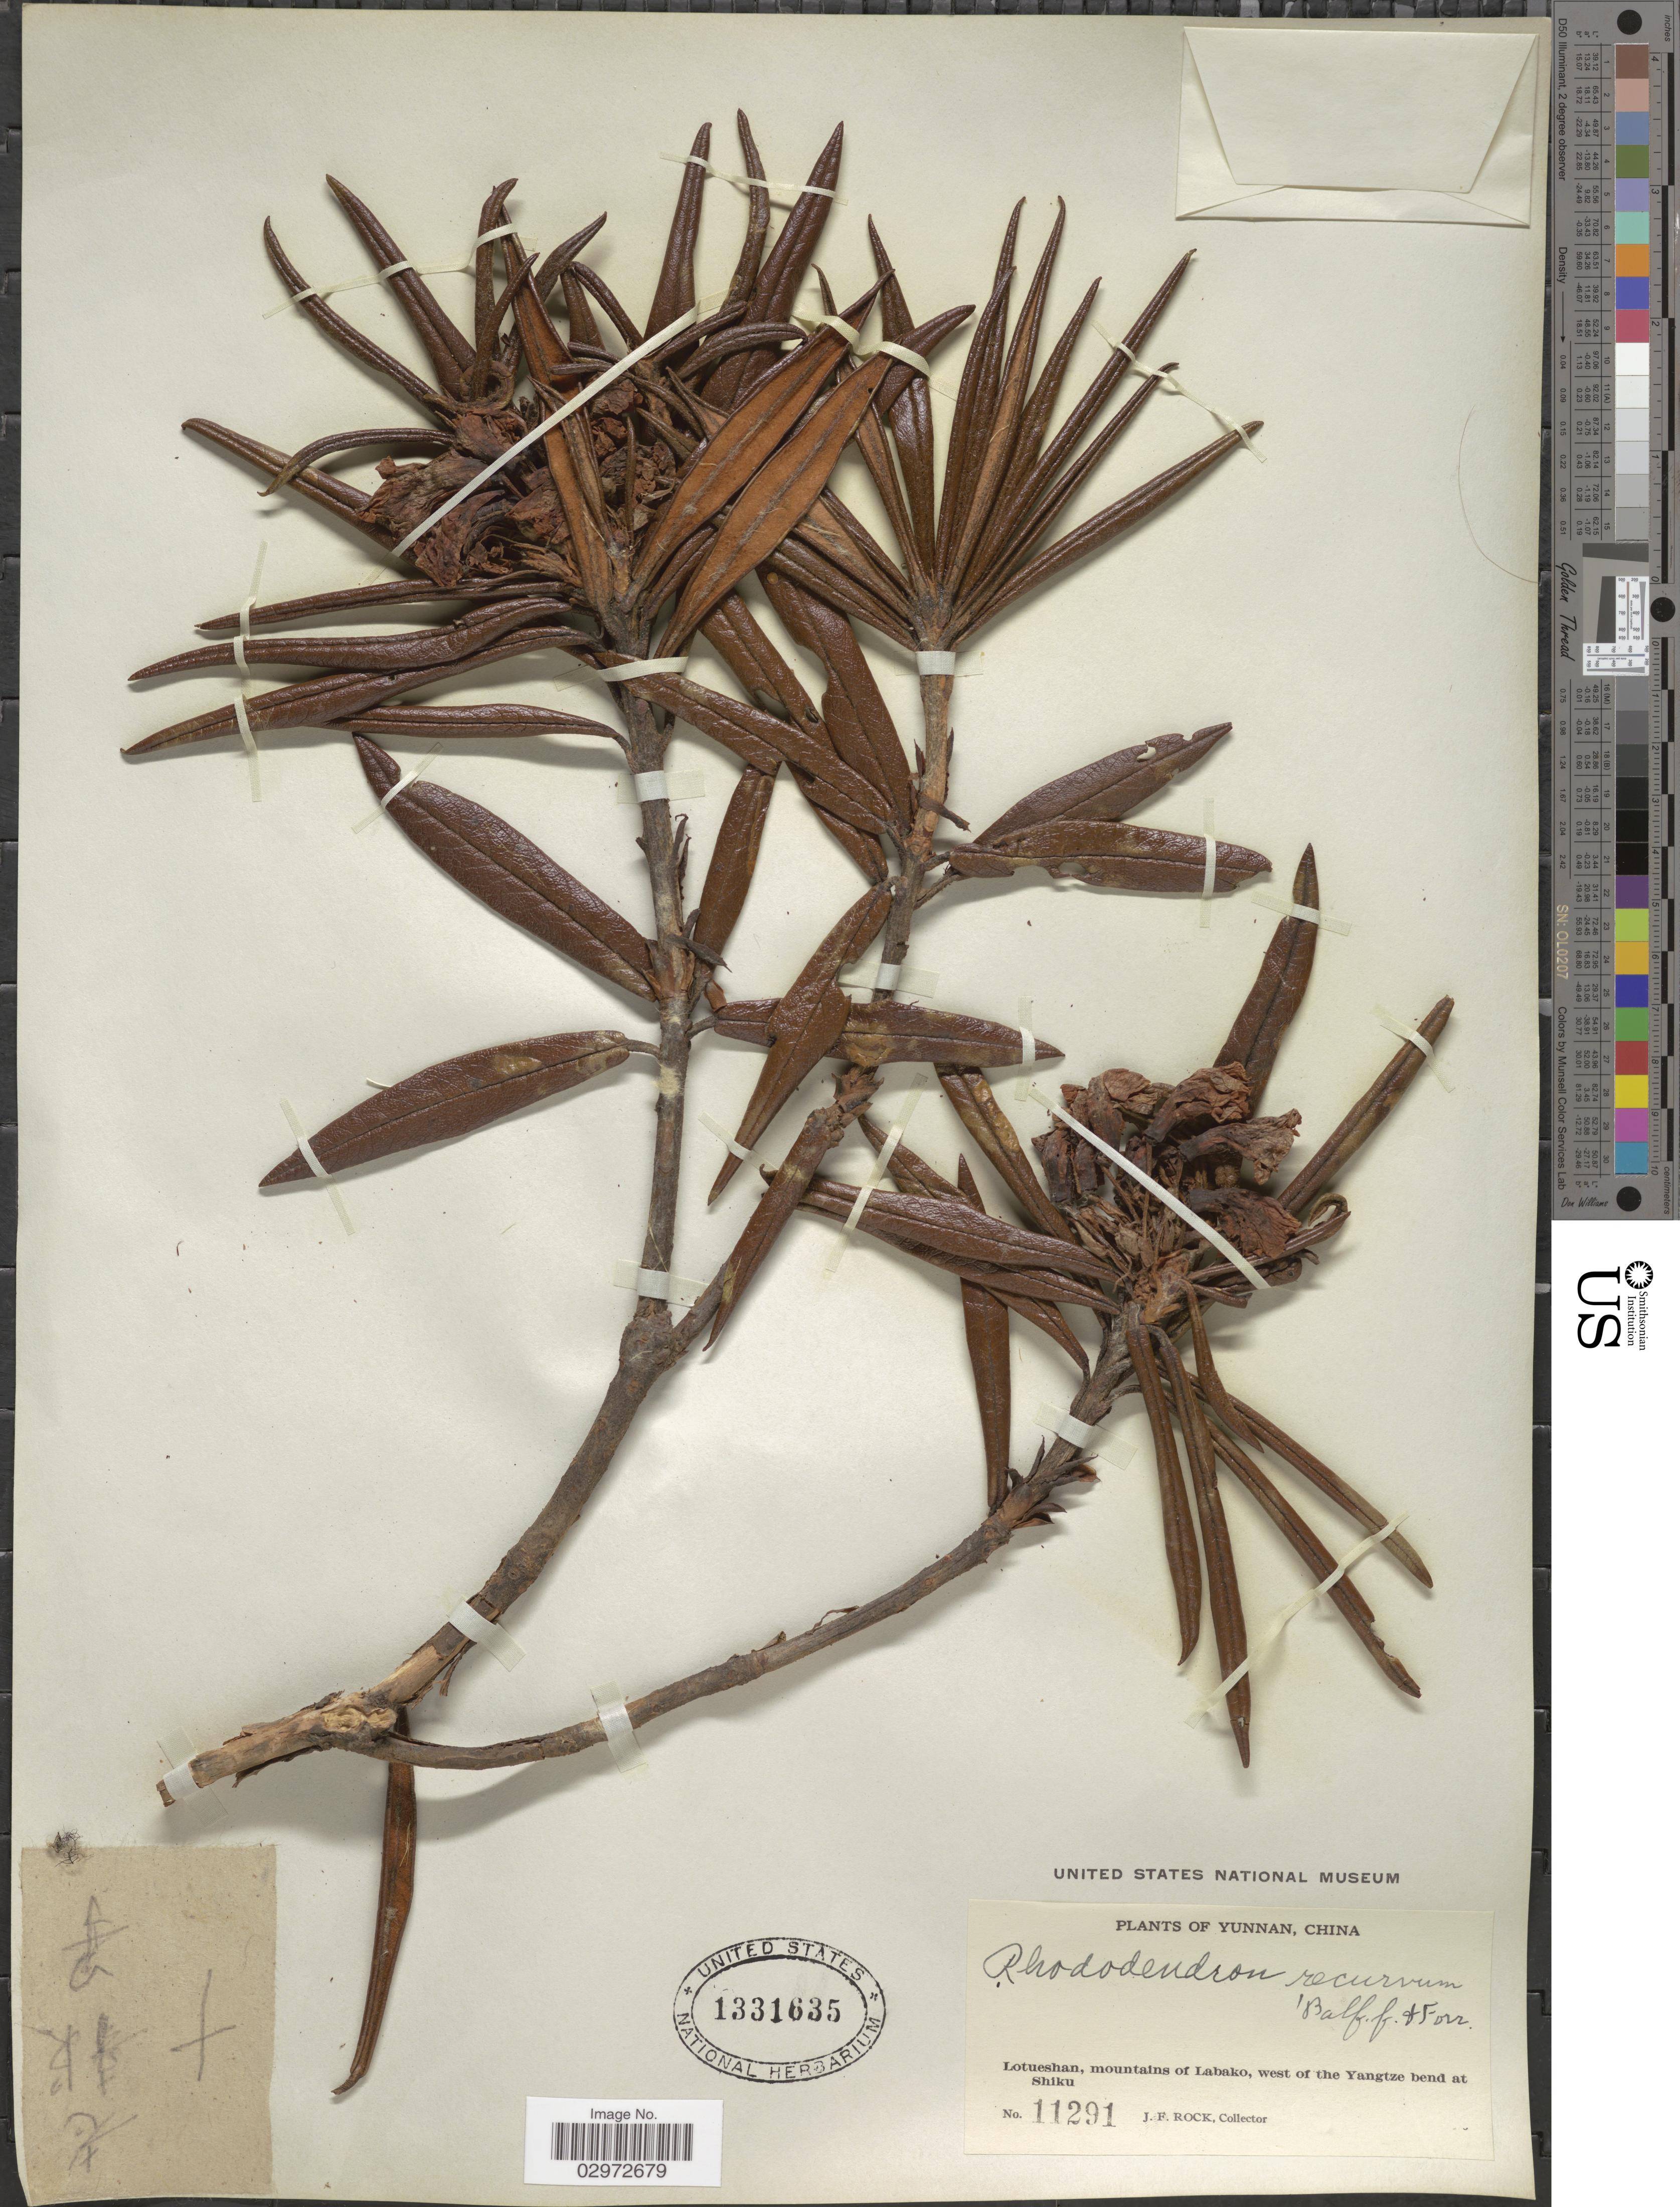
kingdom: Plantae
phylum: Tracheophyta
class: Magnoliopsida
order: Ericales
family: Ericaceae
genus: Rhododendron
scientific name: Rhododendron recurvum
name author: Balf. f. & Forrest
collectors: J. Rock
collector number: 11291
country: China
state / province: Yunnan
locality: Lotueshan, mountains of Labako, west of the Yangtze bend at Shiku.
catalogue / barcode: US 1331635